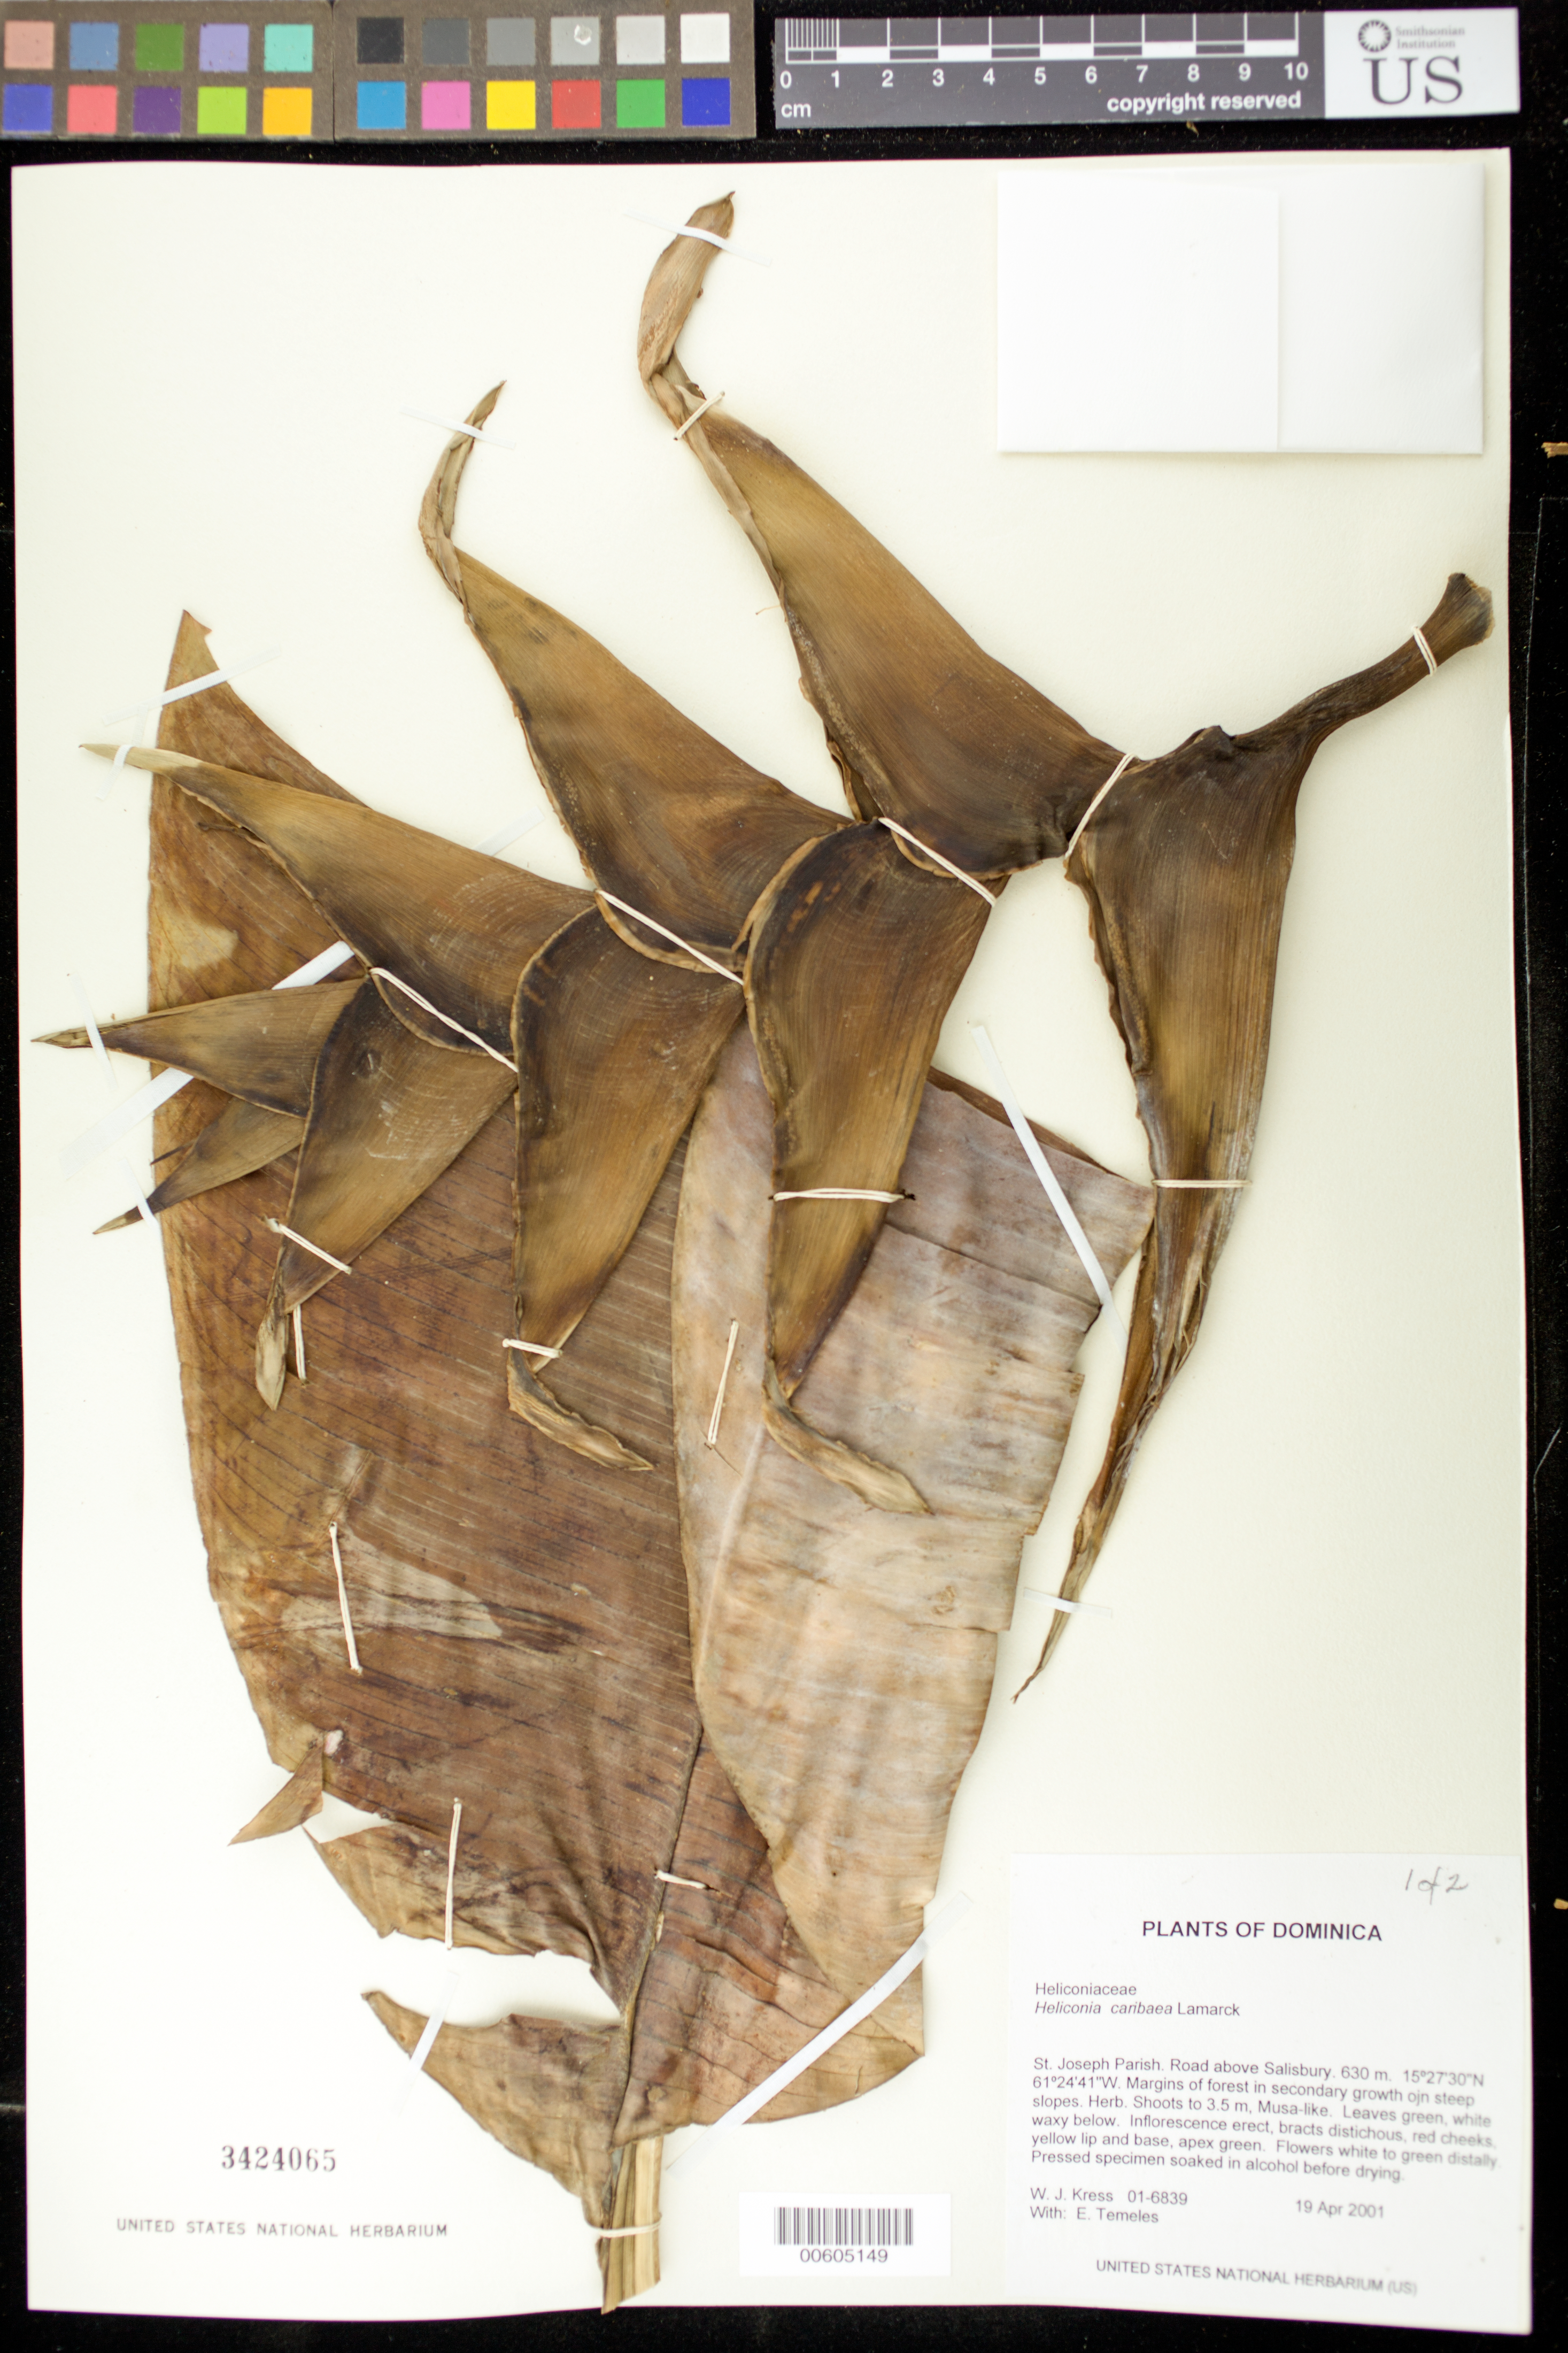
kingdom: Plantae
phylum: Tracheophyta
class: Liliopsida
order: Zingiberales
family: Heliconiaceae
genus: Heliconia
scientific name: Heliconia caribaea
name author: Lam.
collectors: W. J. Kress & E. Temeles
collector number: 01-6839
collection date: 2001-04-19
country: Dominica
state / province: St. Joseph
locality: Road above Salisbury.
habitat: Margins of forest in secondary growth ojn steep slopes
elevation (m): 630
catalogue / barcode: US 3424065